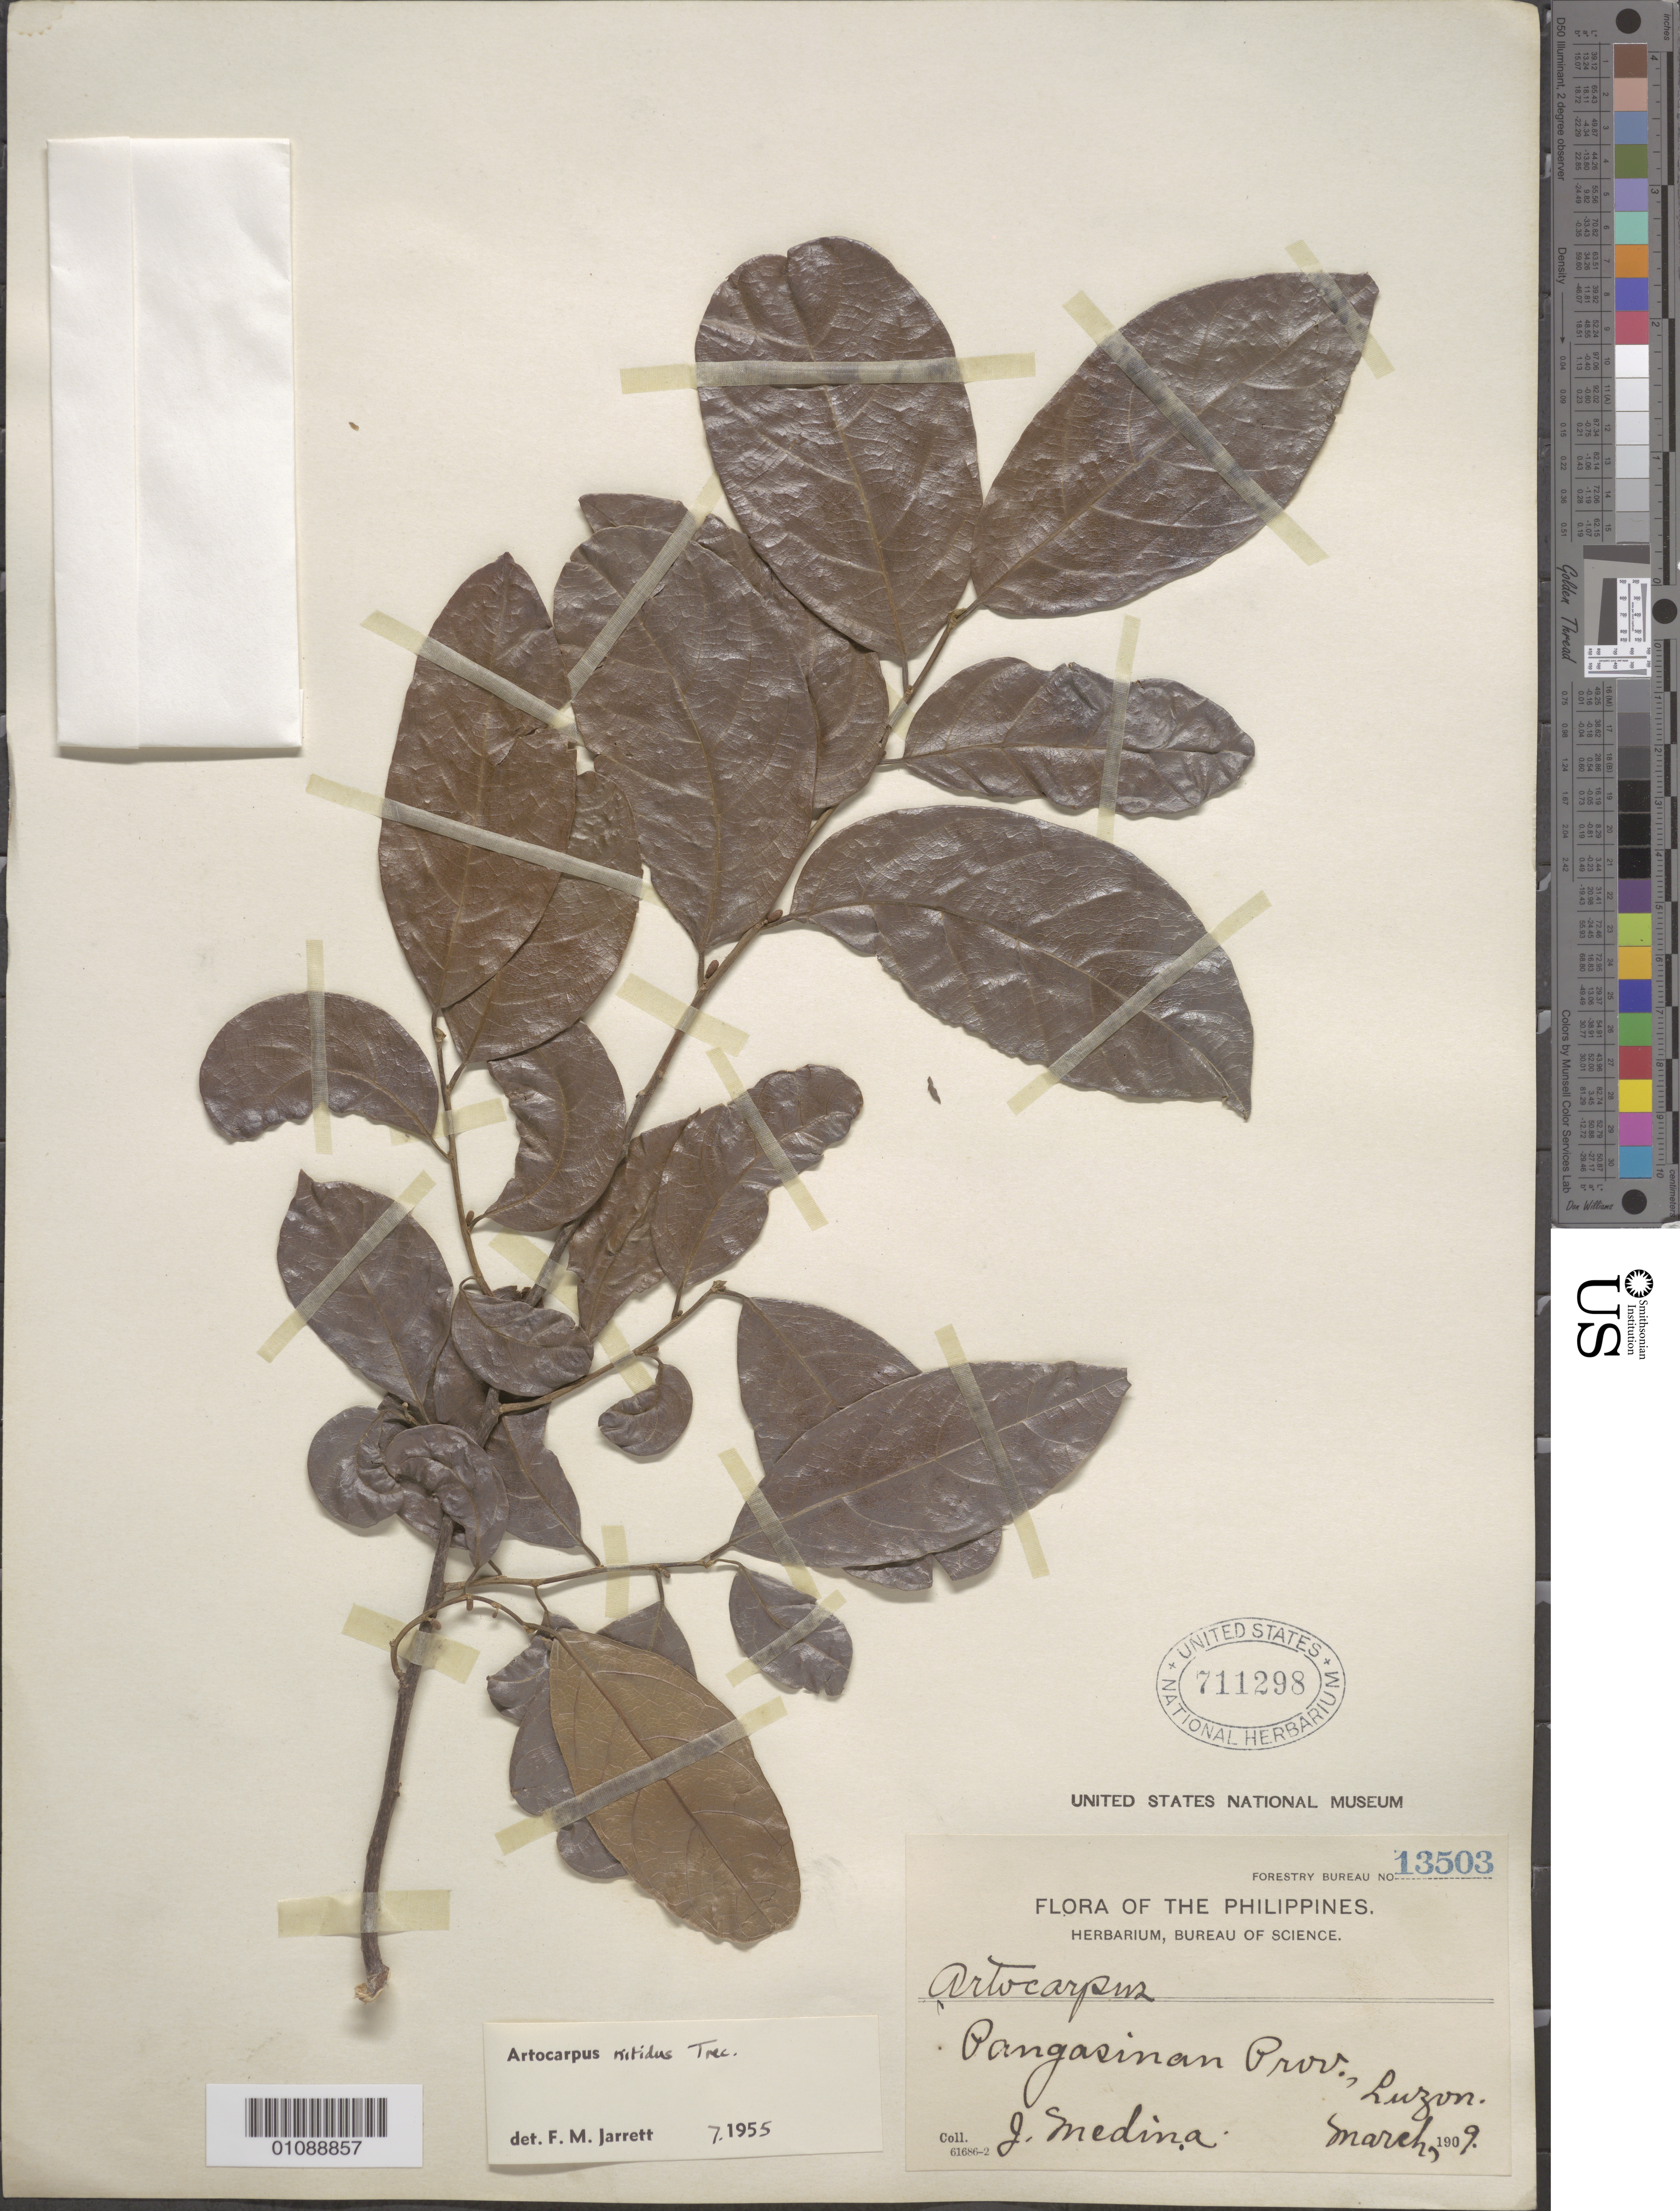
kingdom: Plantae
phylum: Tracheophyta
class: Magnoliopsida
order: Rosales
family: Moraceae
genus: Artocarpus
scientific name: Artocarpus nitidus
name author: Trécul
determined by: Jarrett, Frances M.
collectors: J. Medina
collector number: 13503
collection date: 1909-03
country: Philippines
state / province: Ilocos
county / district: Pangasinan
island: Luzon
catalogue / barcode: US 711298